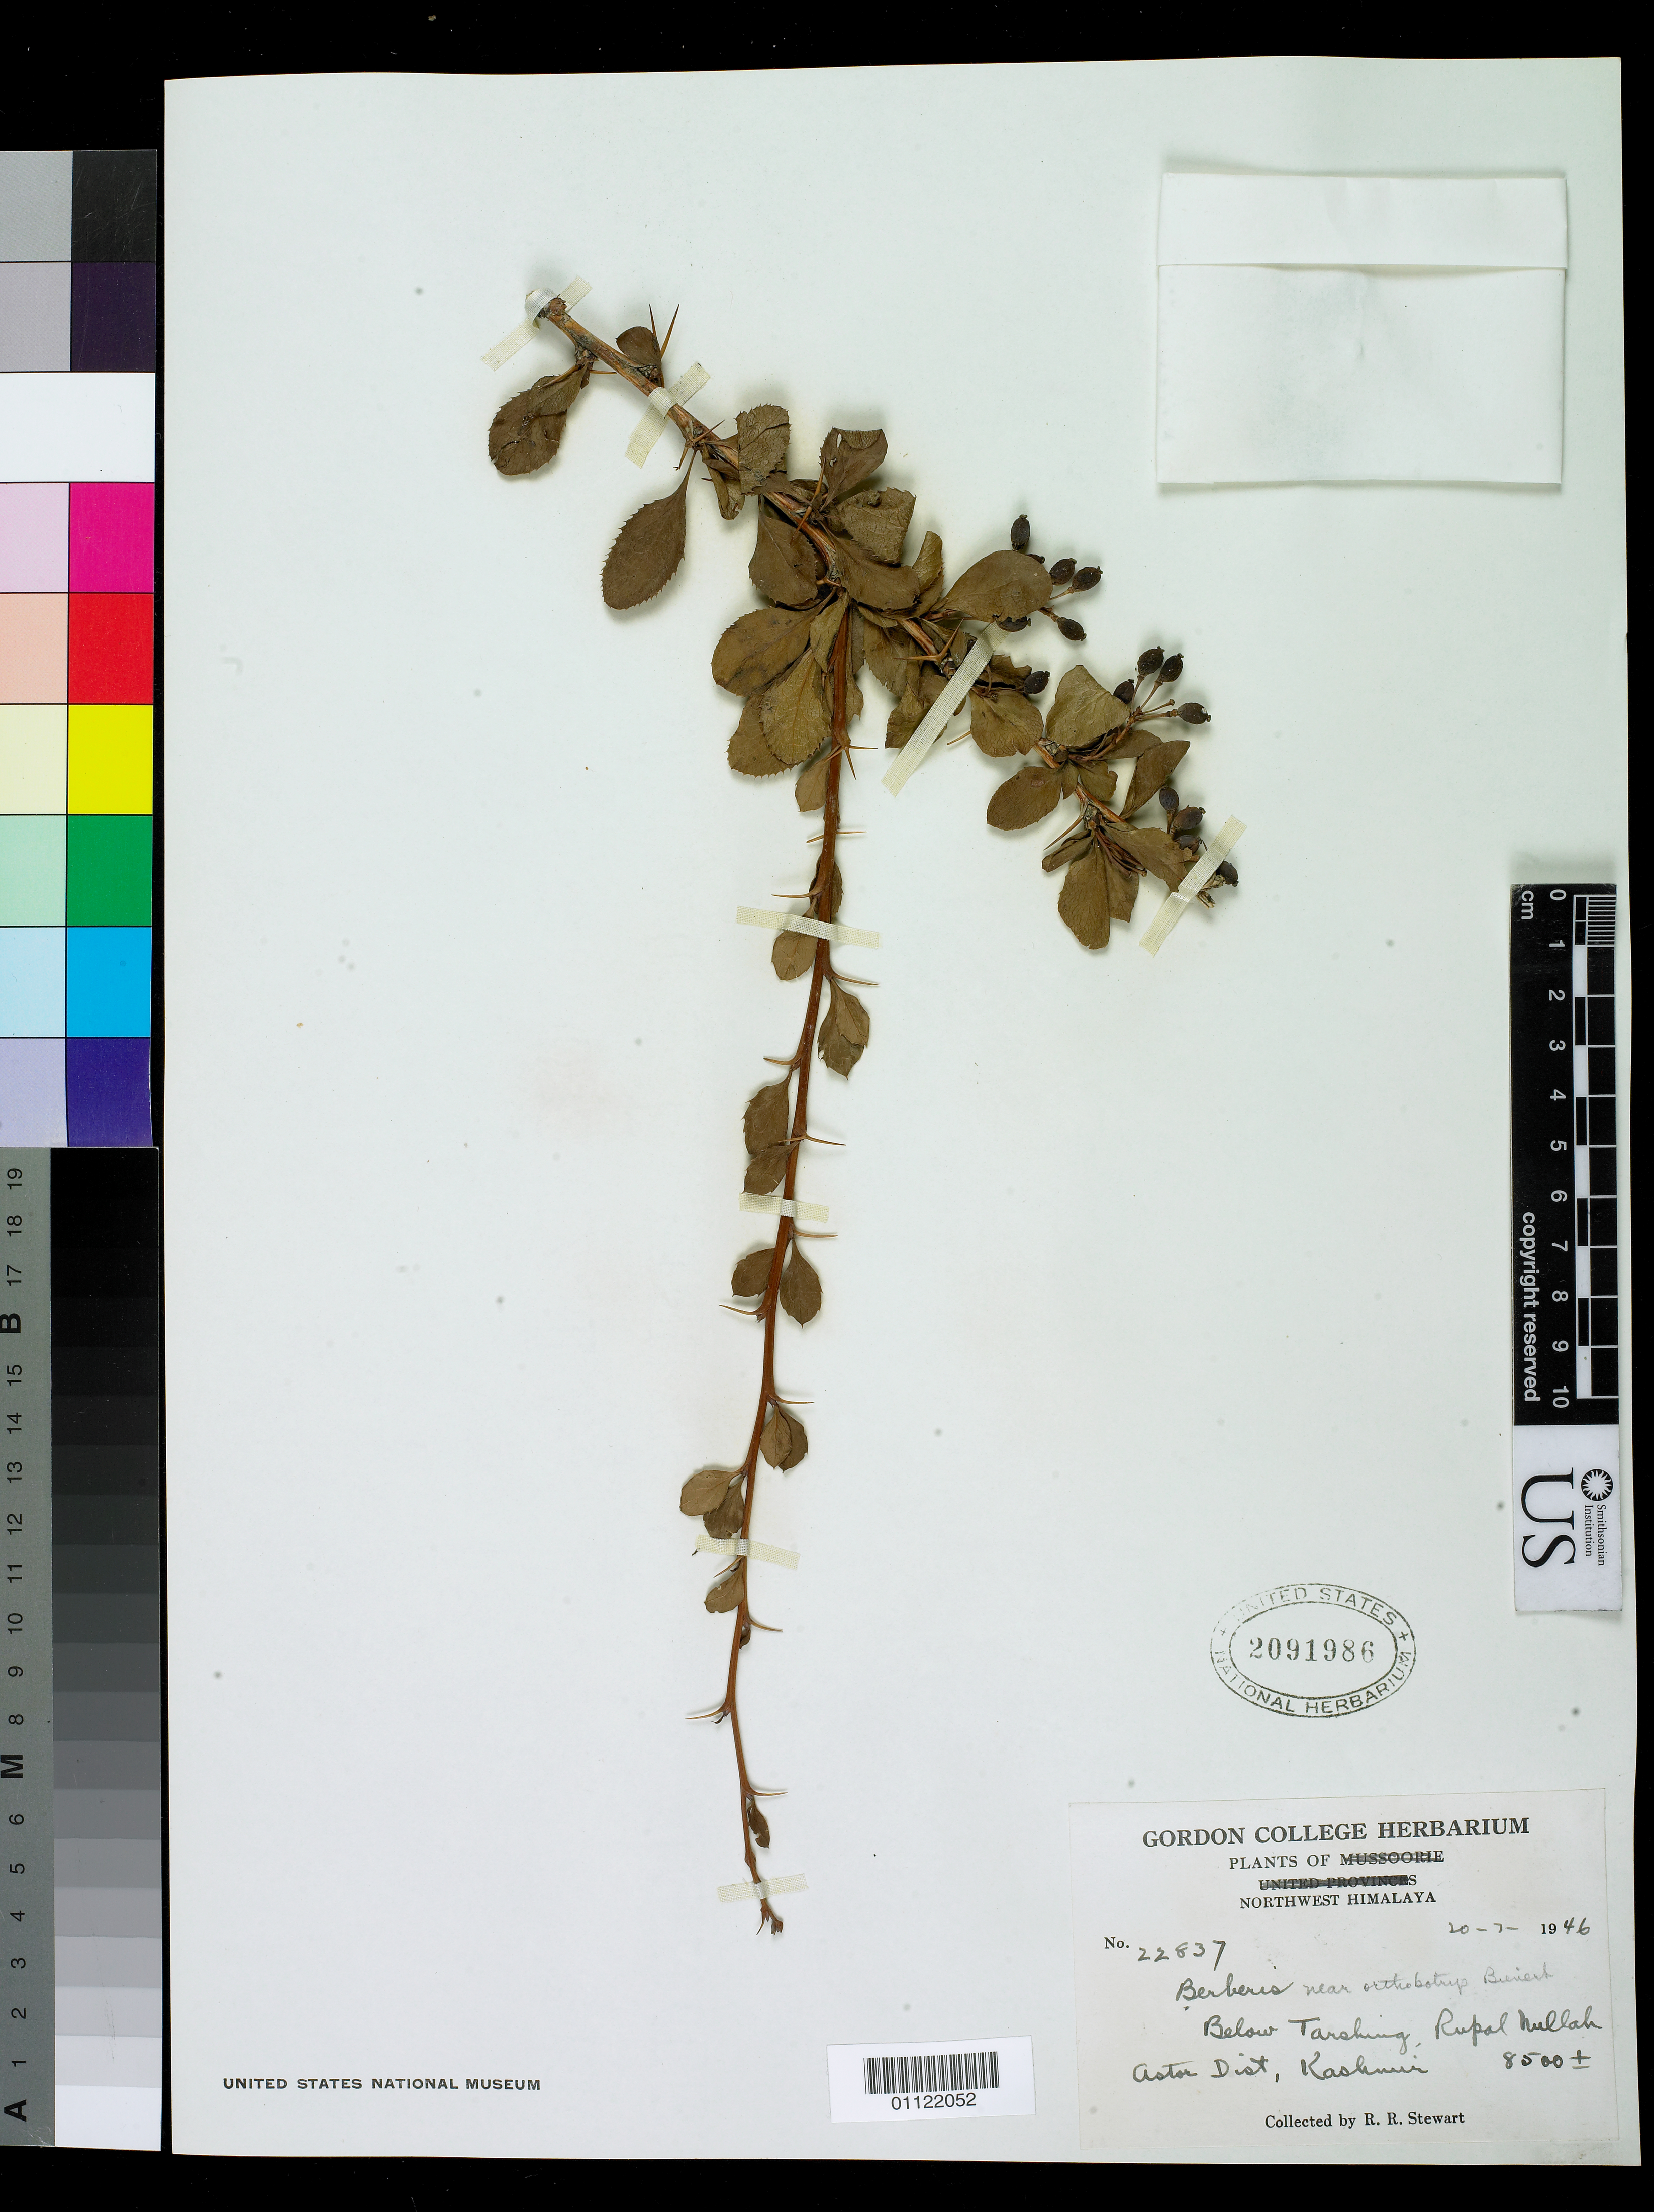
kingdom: Plantae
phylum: Tracheophyta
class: Magnoliopsida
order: Ranunculales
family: Berberidaceae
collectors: R. R. Stewart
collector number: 22837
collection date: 1946-07-20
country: Pakistan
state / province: Gilgit-Baltistan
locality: Below Tarshing, Rupal Mullah Astu Dist. Kashmir.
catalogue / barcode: US 2091986